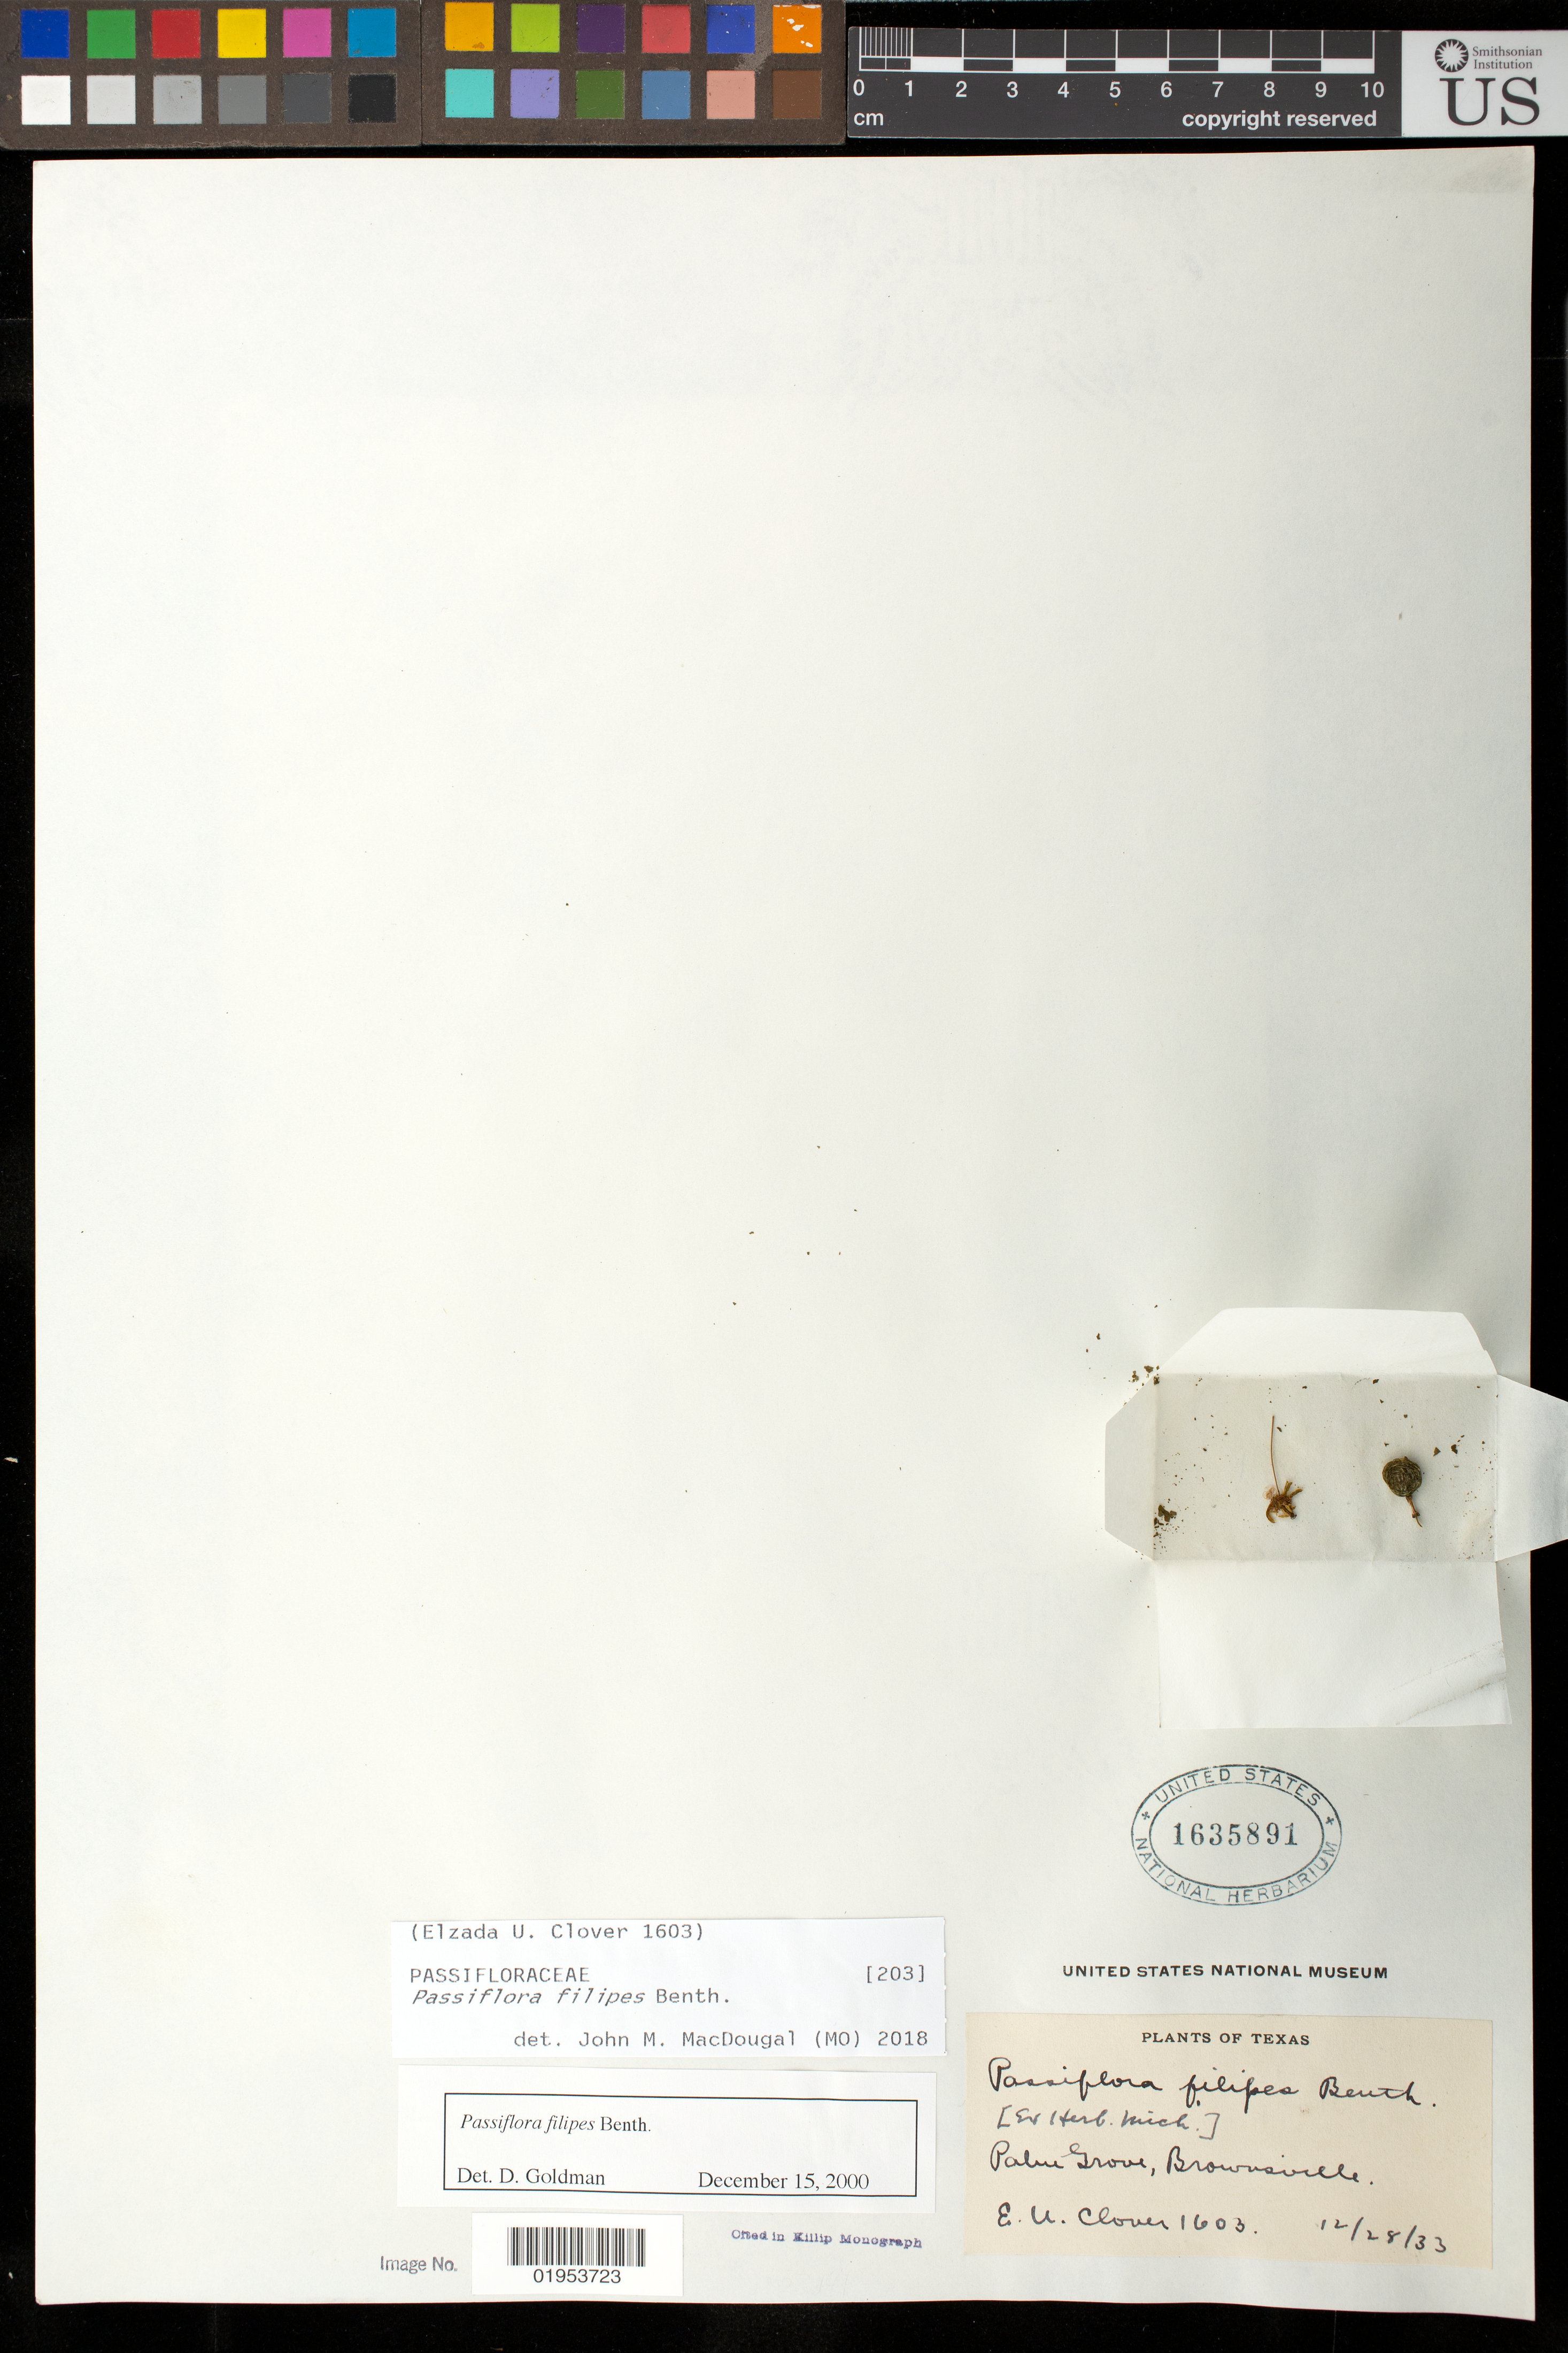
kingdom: Plantae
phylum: Tracheophyta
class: Magnoliopsida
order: Malpighiales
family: Passifloraceae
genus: Passiflora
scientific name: Passiflora filipes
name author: Benth.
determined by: Goldman, D. H.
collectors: E. U. Clover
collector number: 1603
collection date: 1933-12-28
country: United States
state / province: Texas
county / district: Cameron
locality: Brownsville, Palm Grove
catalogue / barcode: US 1635891